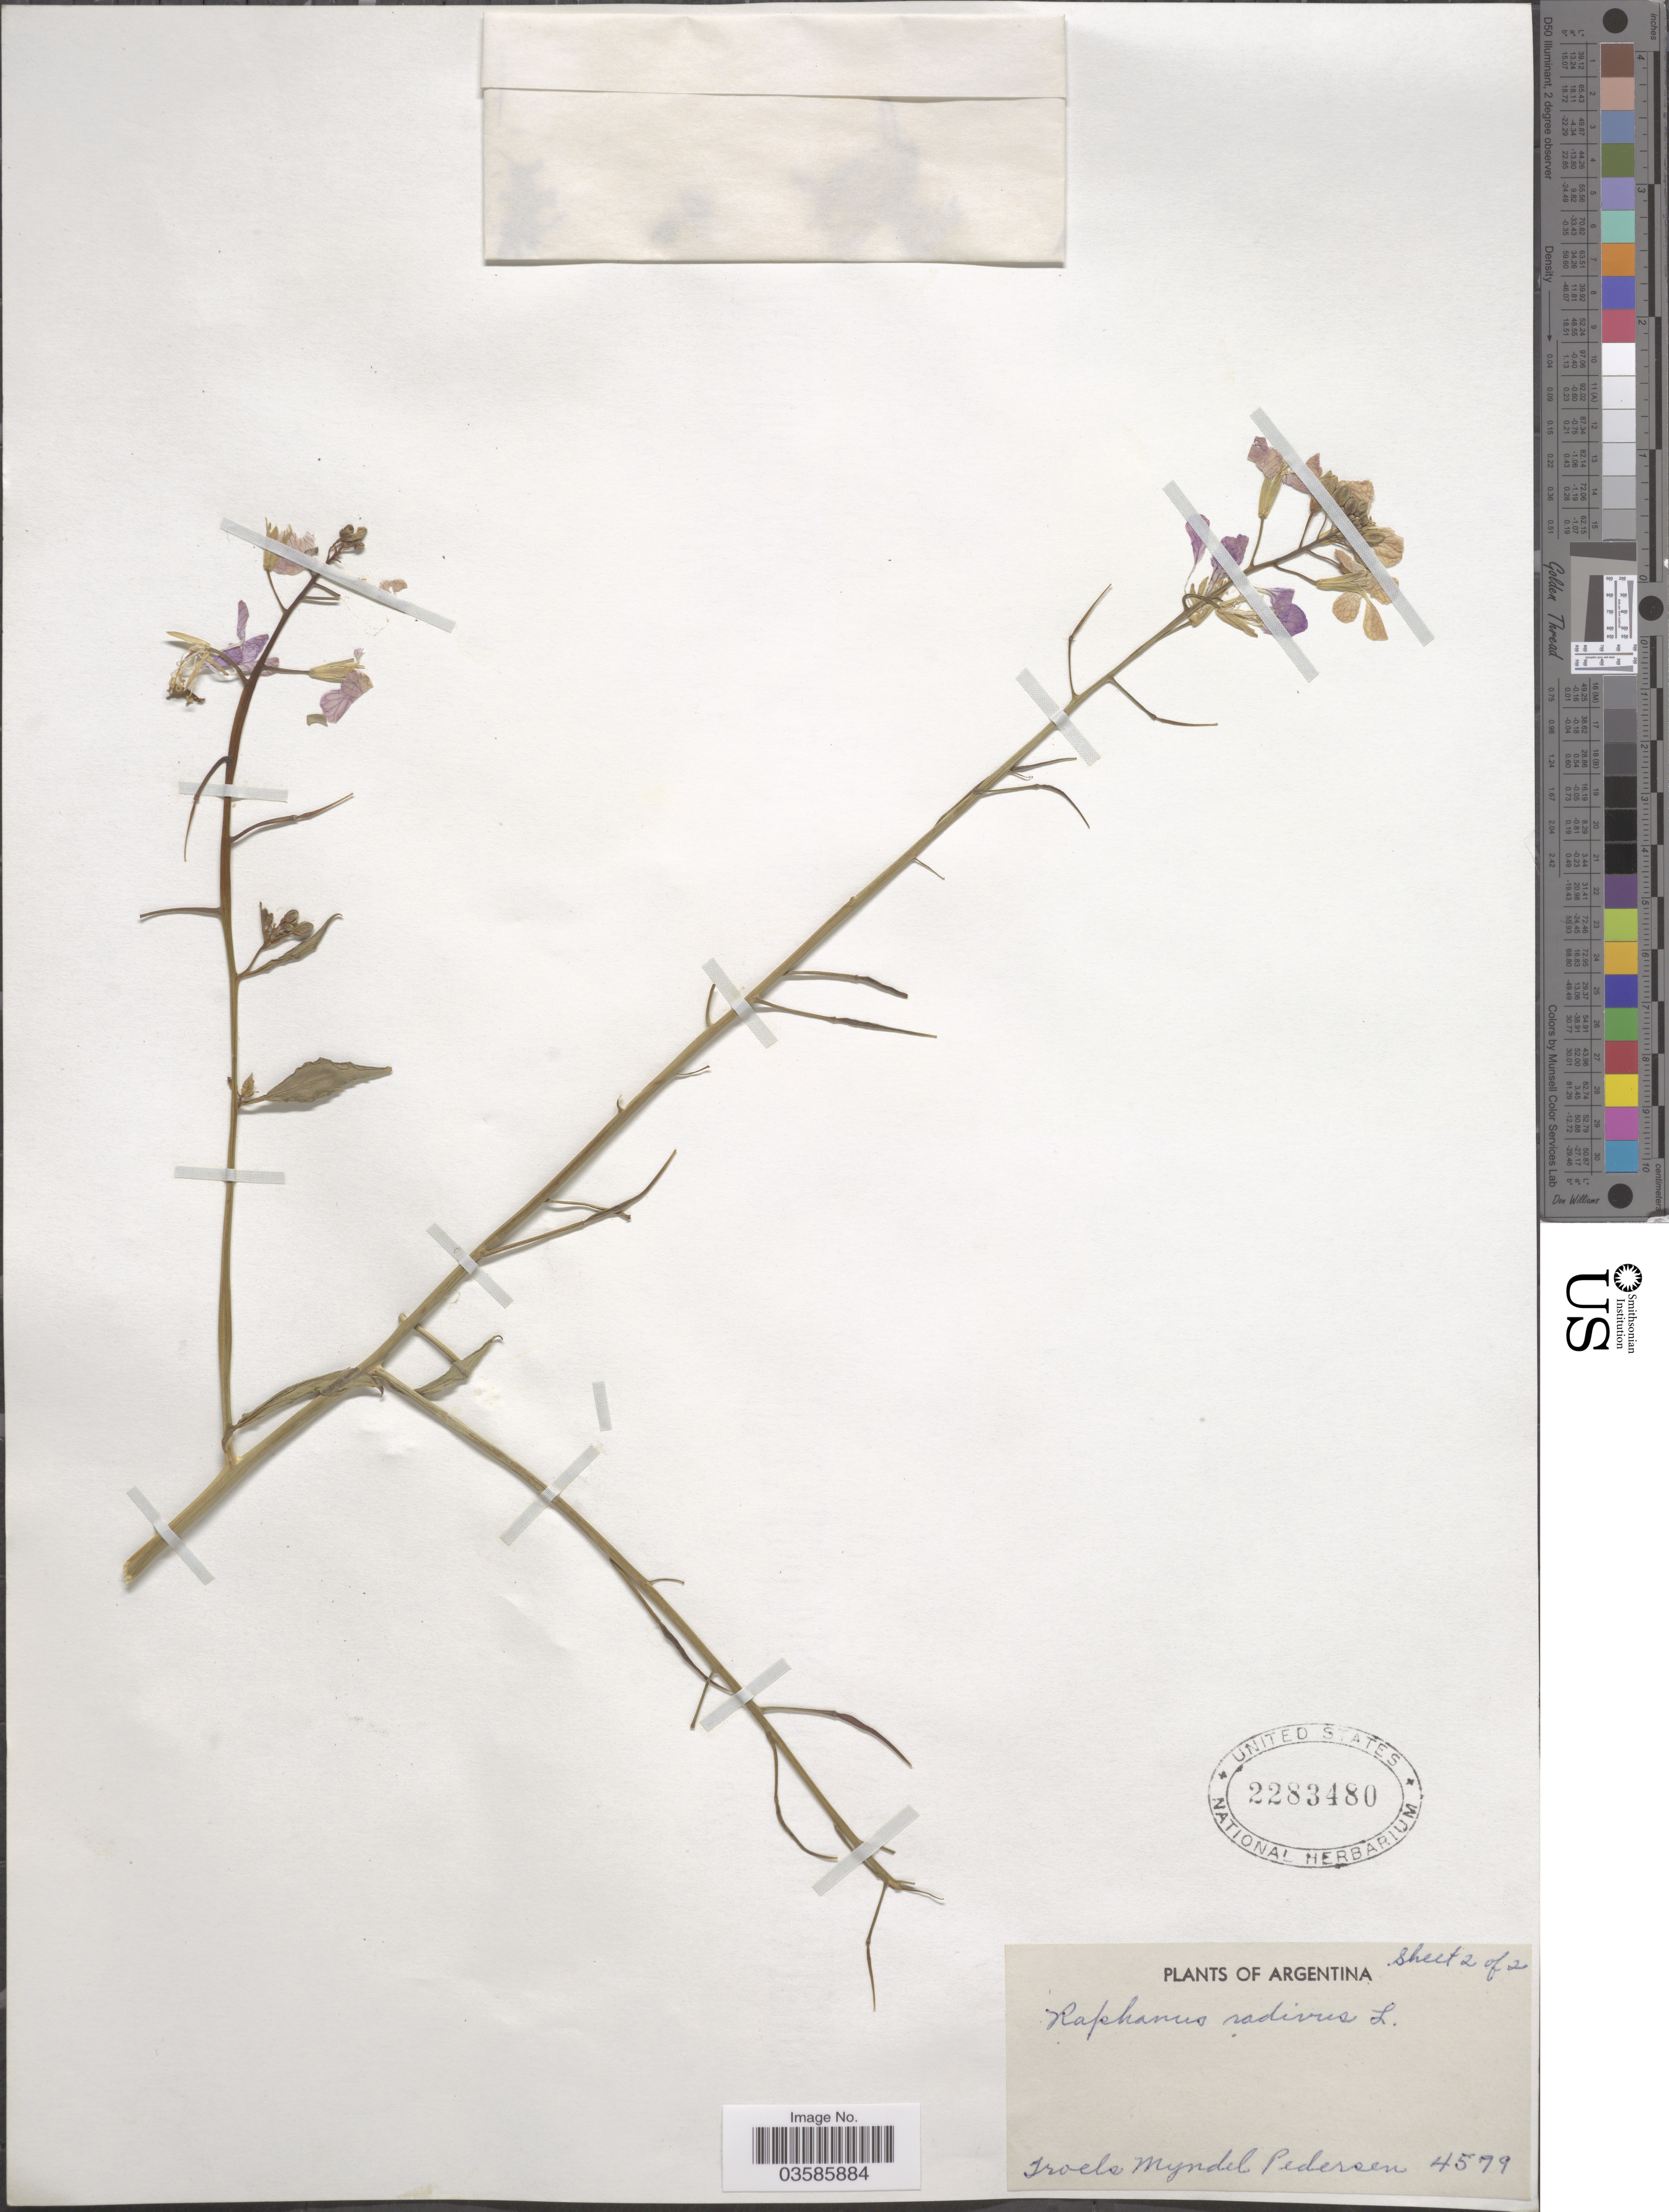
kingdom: Plantae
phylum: Tracheophyta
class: Magnoliopsida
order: Brassicales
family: Brassicaceae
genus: Raphanus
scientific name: Raphanus sativus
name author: L.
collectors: T. Pederson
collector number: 4579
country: Argentina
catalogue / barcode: US 2283480